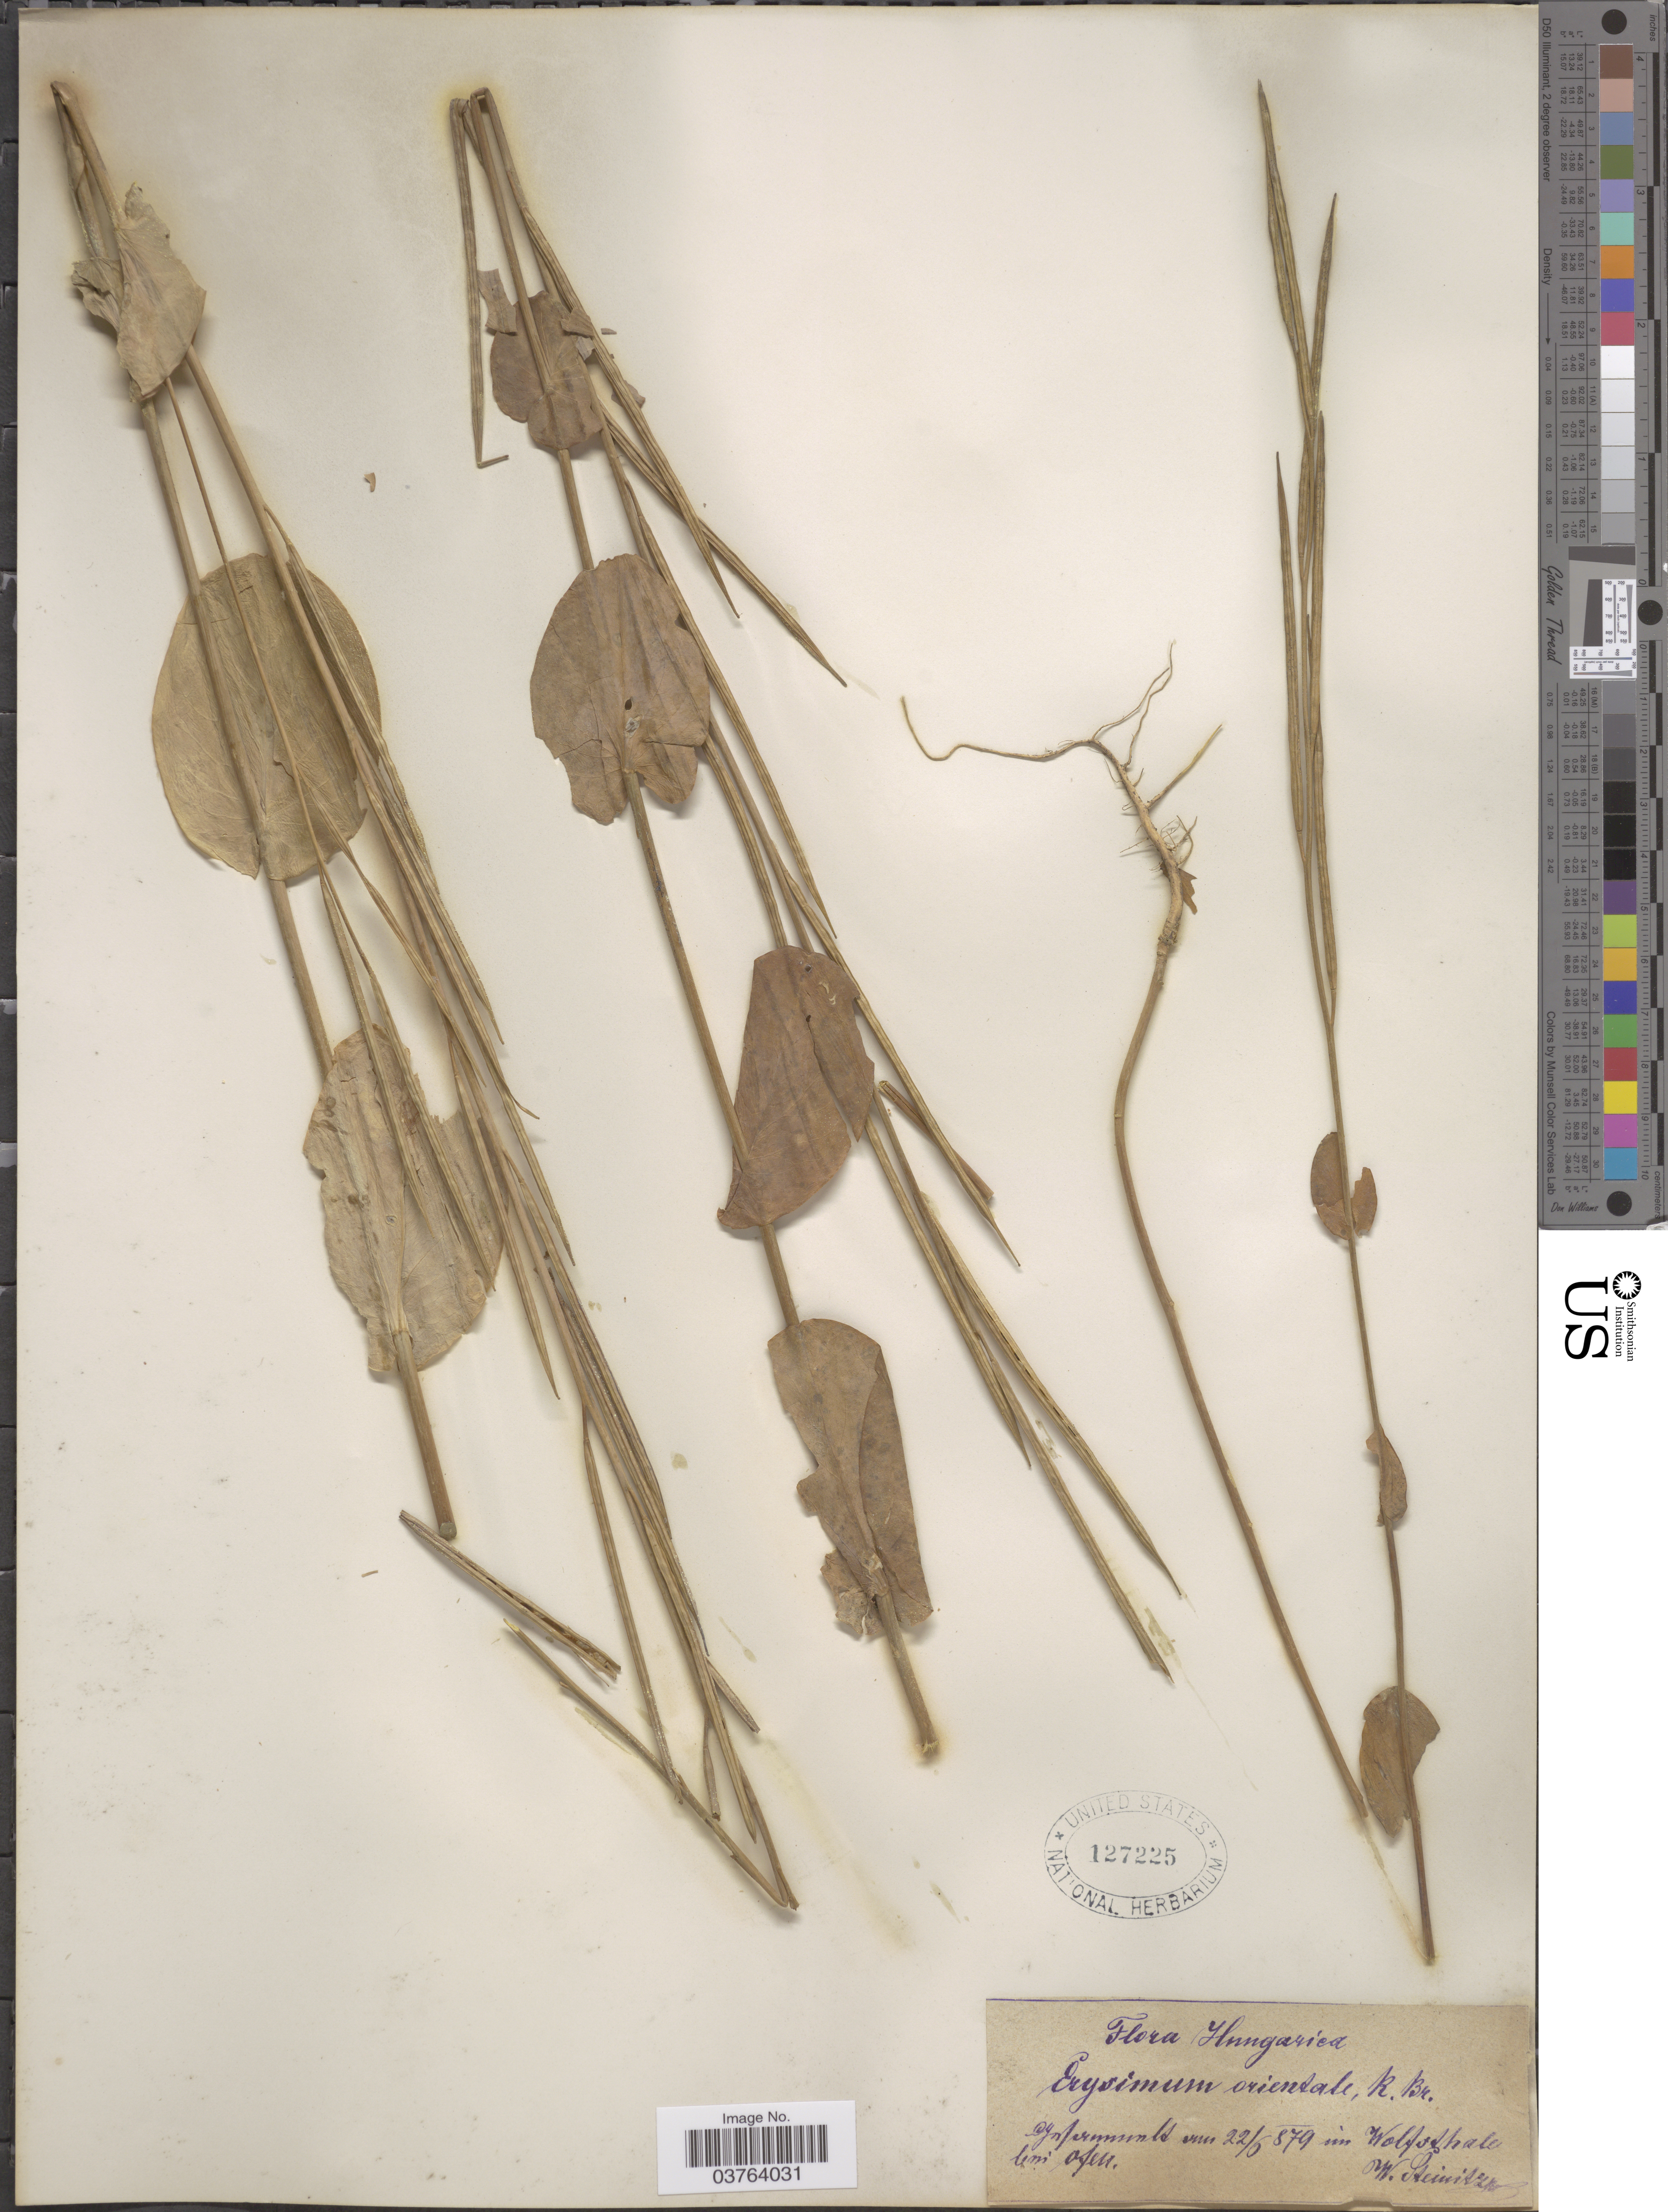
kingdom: Plantae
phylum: Tracheophyta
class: Magnoliopsida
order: Brassicales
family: Brassicaceae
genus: Conringia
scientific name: Conringia orientalis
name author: (L.) C. Presl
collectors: W. Steinitz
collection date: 1879-06-22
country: Hungary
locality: [illegible text] im Wolfsthale bai Ofen.[interpreted]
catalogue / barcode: US 127225